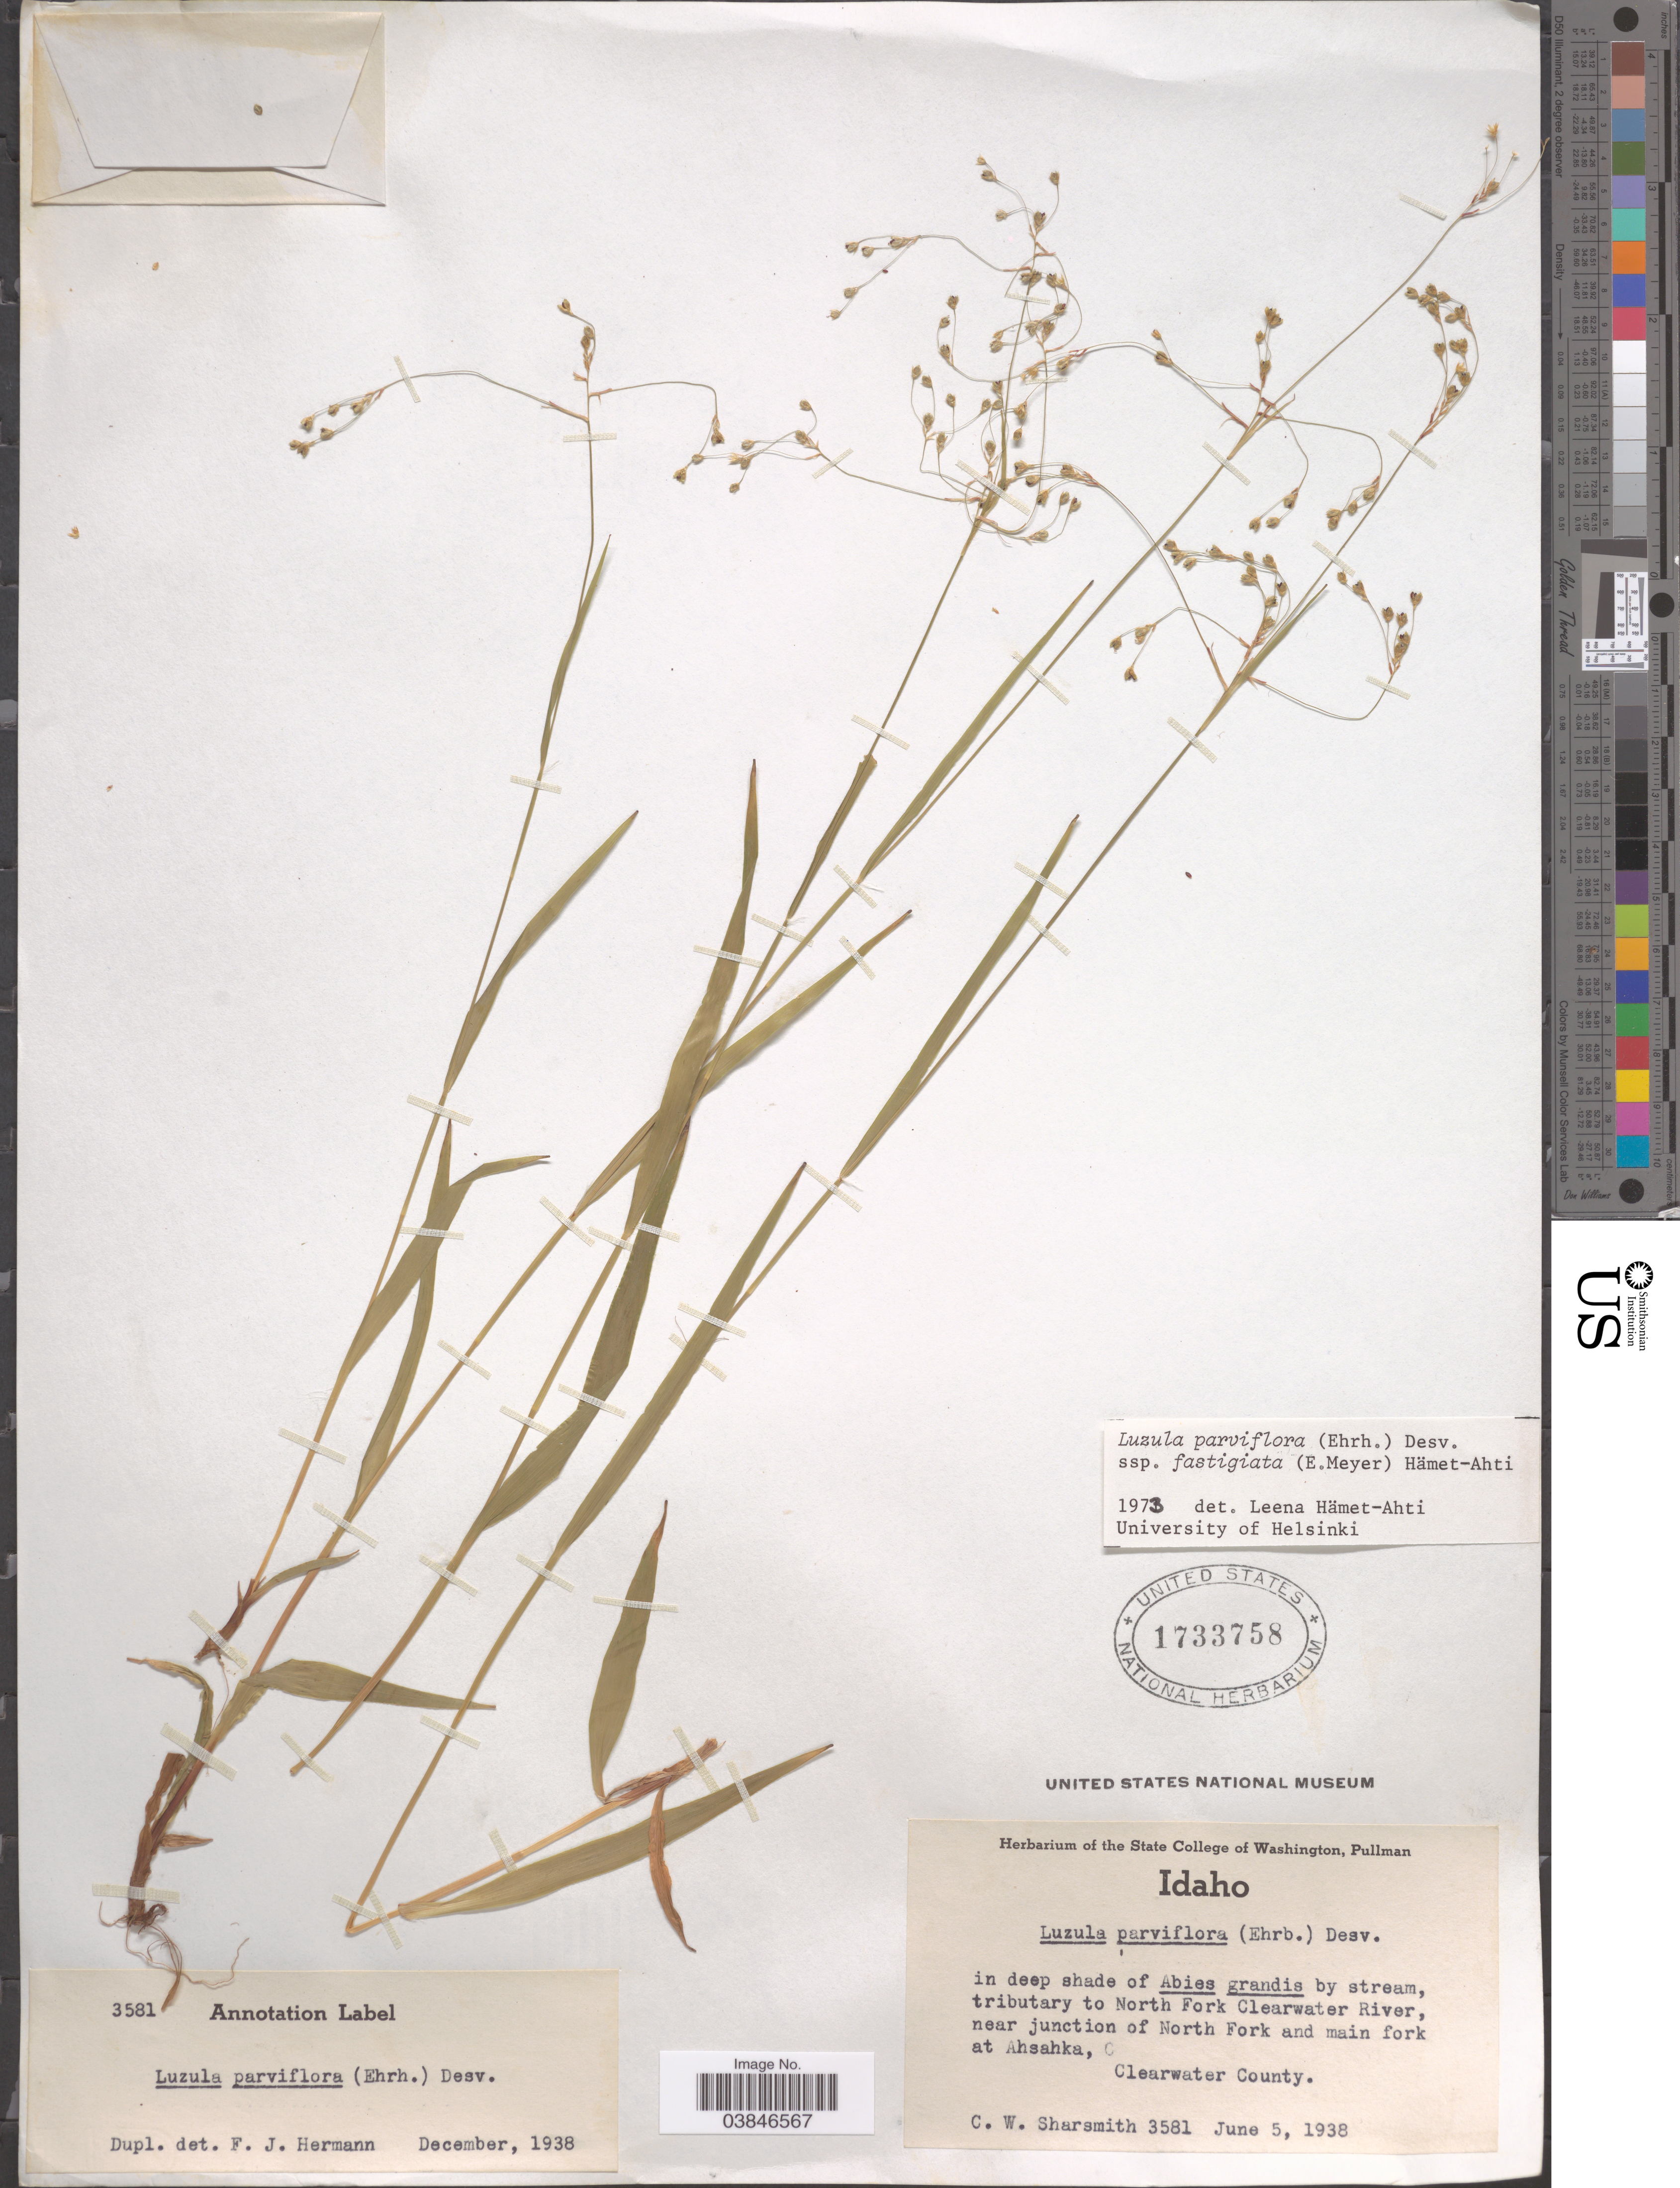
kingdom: Plantae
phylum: Tracheophyta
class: Liliopsida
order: Poales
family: Juncaceae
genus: Luzula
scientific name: Luzula parviflora subsp. fastigiata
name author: Buchenau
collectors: C. Sharsmith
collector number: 3581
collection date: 1938-06-05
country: United States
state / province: Idaho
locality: Tributary to North Fork Clearwater River, near junction of North Fork and main fork at Ahsahka, Clearwater County.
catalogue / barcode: US 1733758